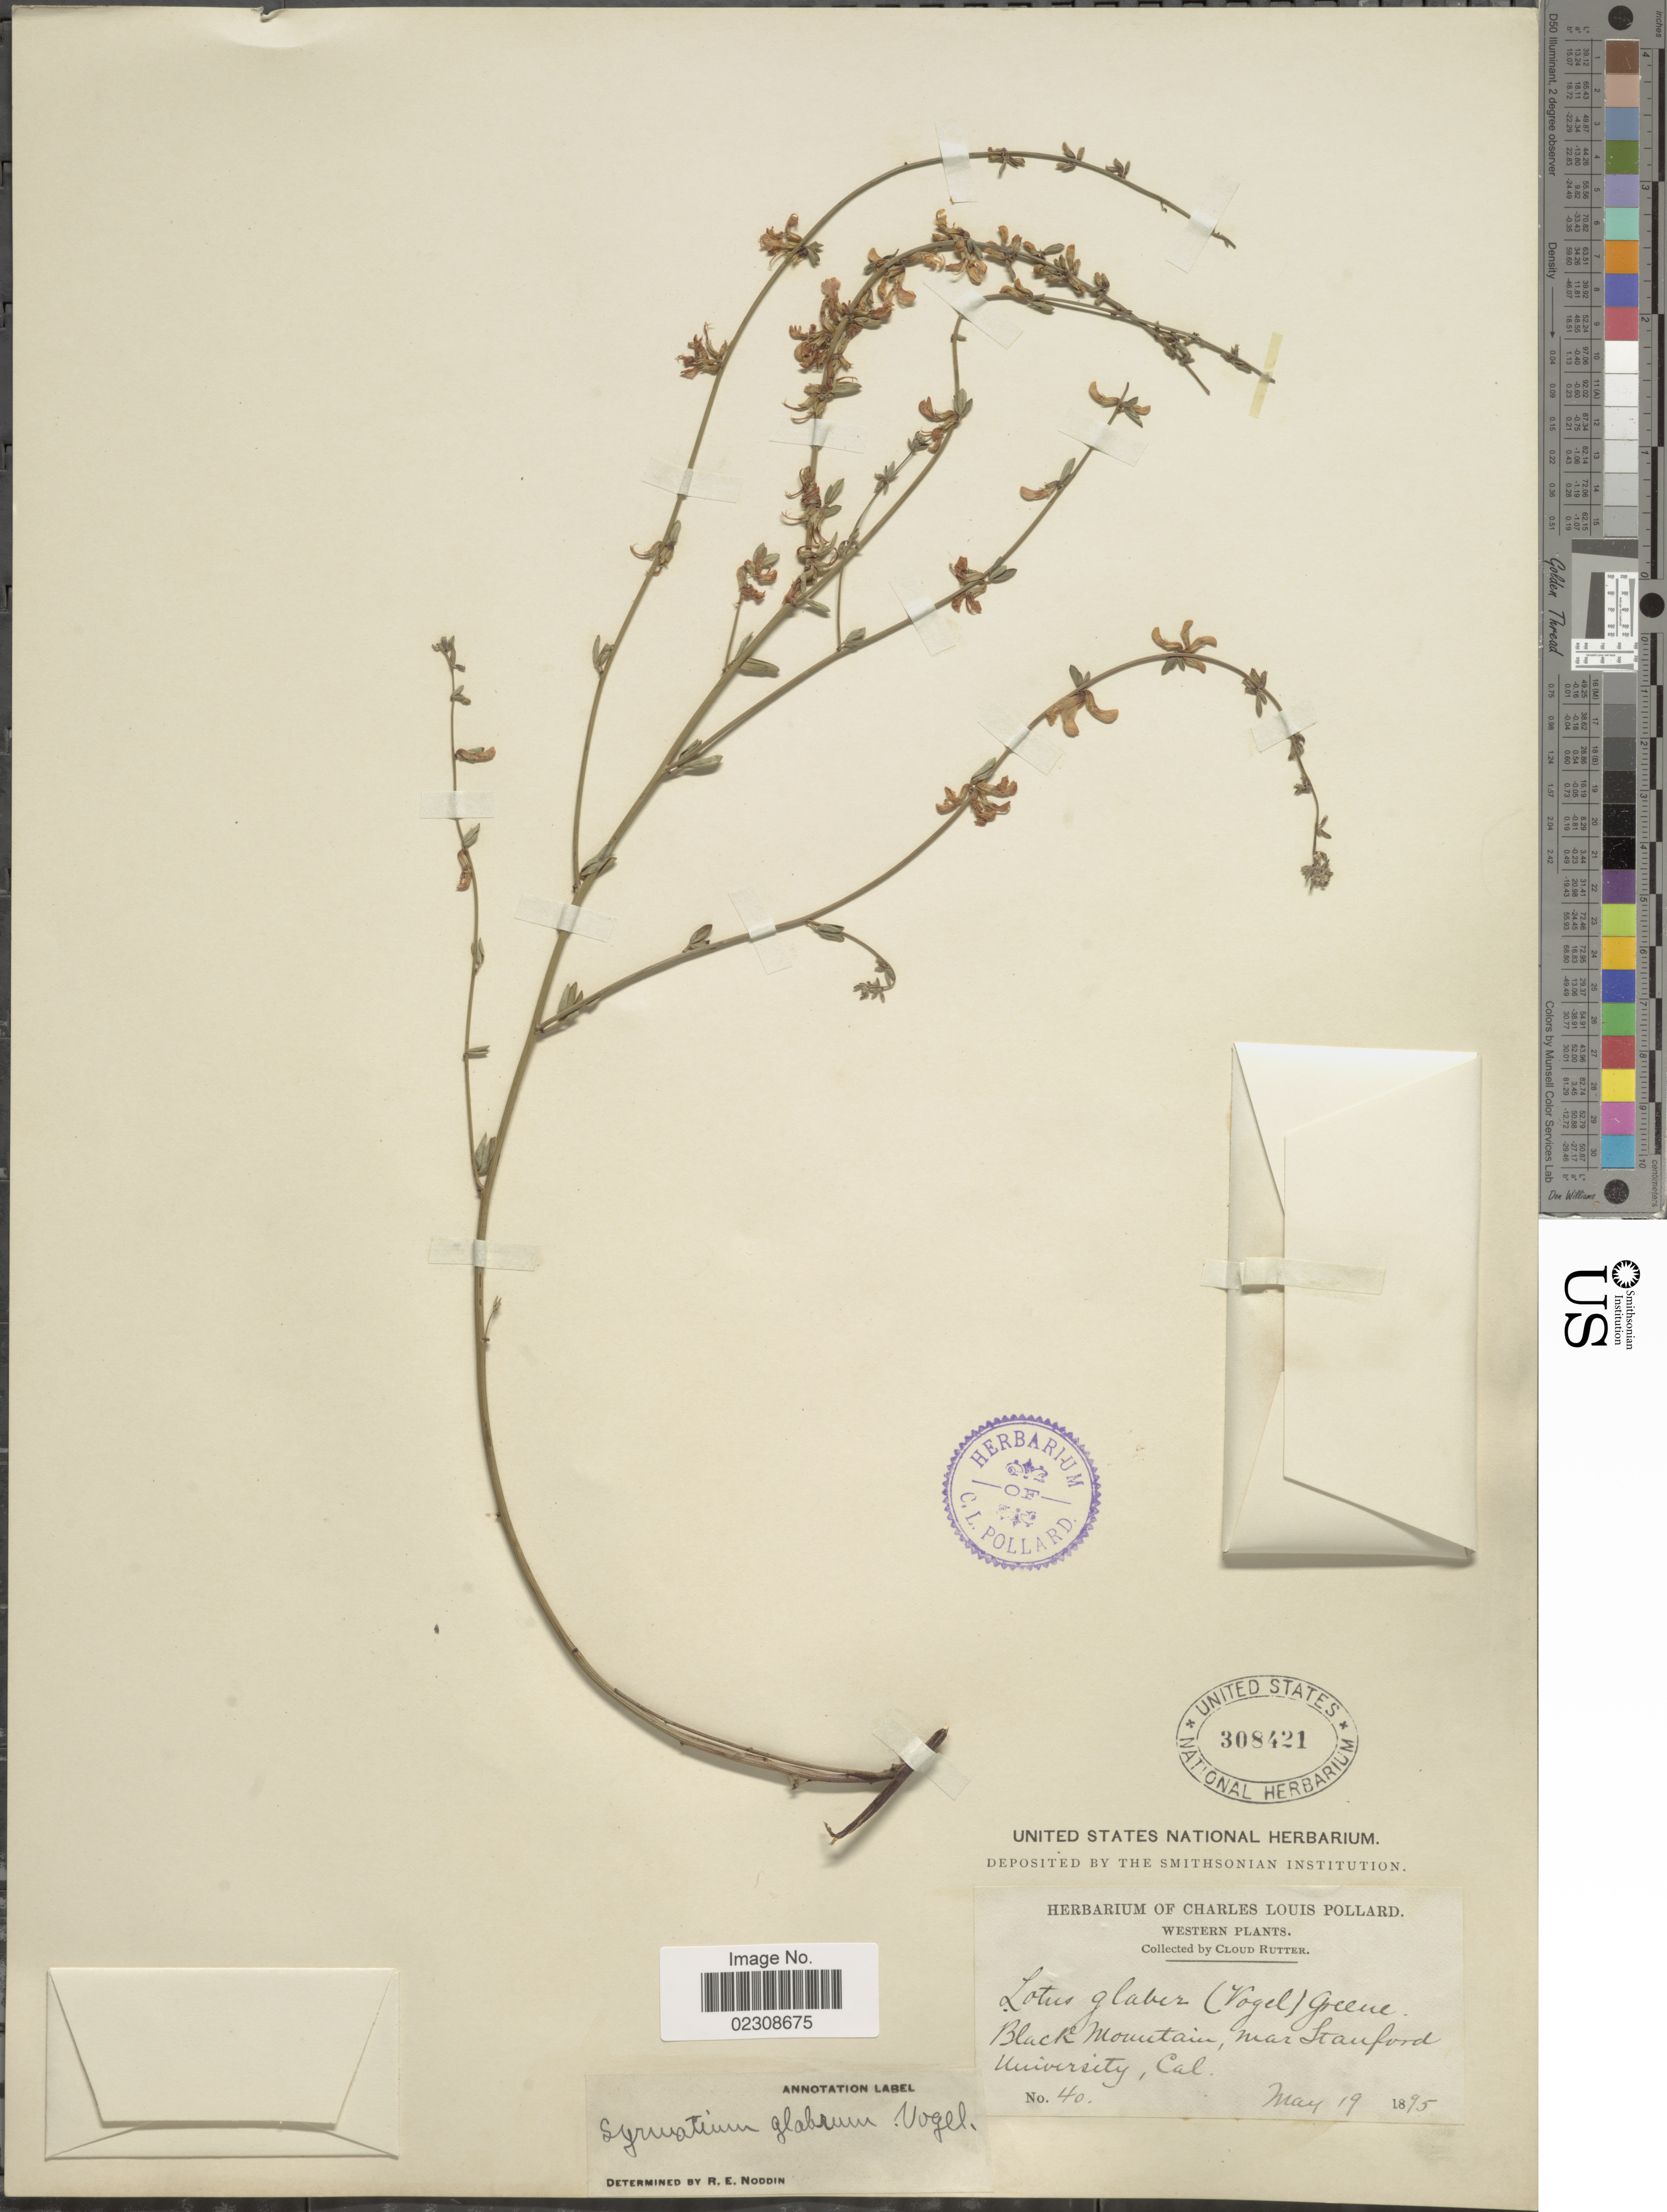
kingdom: Plantae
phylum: Tracheophyta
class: Magnoliopsida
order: Fabales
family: Fabaceae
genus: Syrmatium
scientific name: Syrmatium glabrum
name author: Vogel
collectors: C. Rutter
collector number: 40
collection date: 1895-05-19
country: United States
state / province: California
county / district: Santa Clara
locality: Black Mountain, near Stanford University, Cal.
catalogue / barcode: US 308421